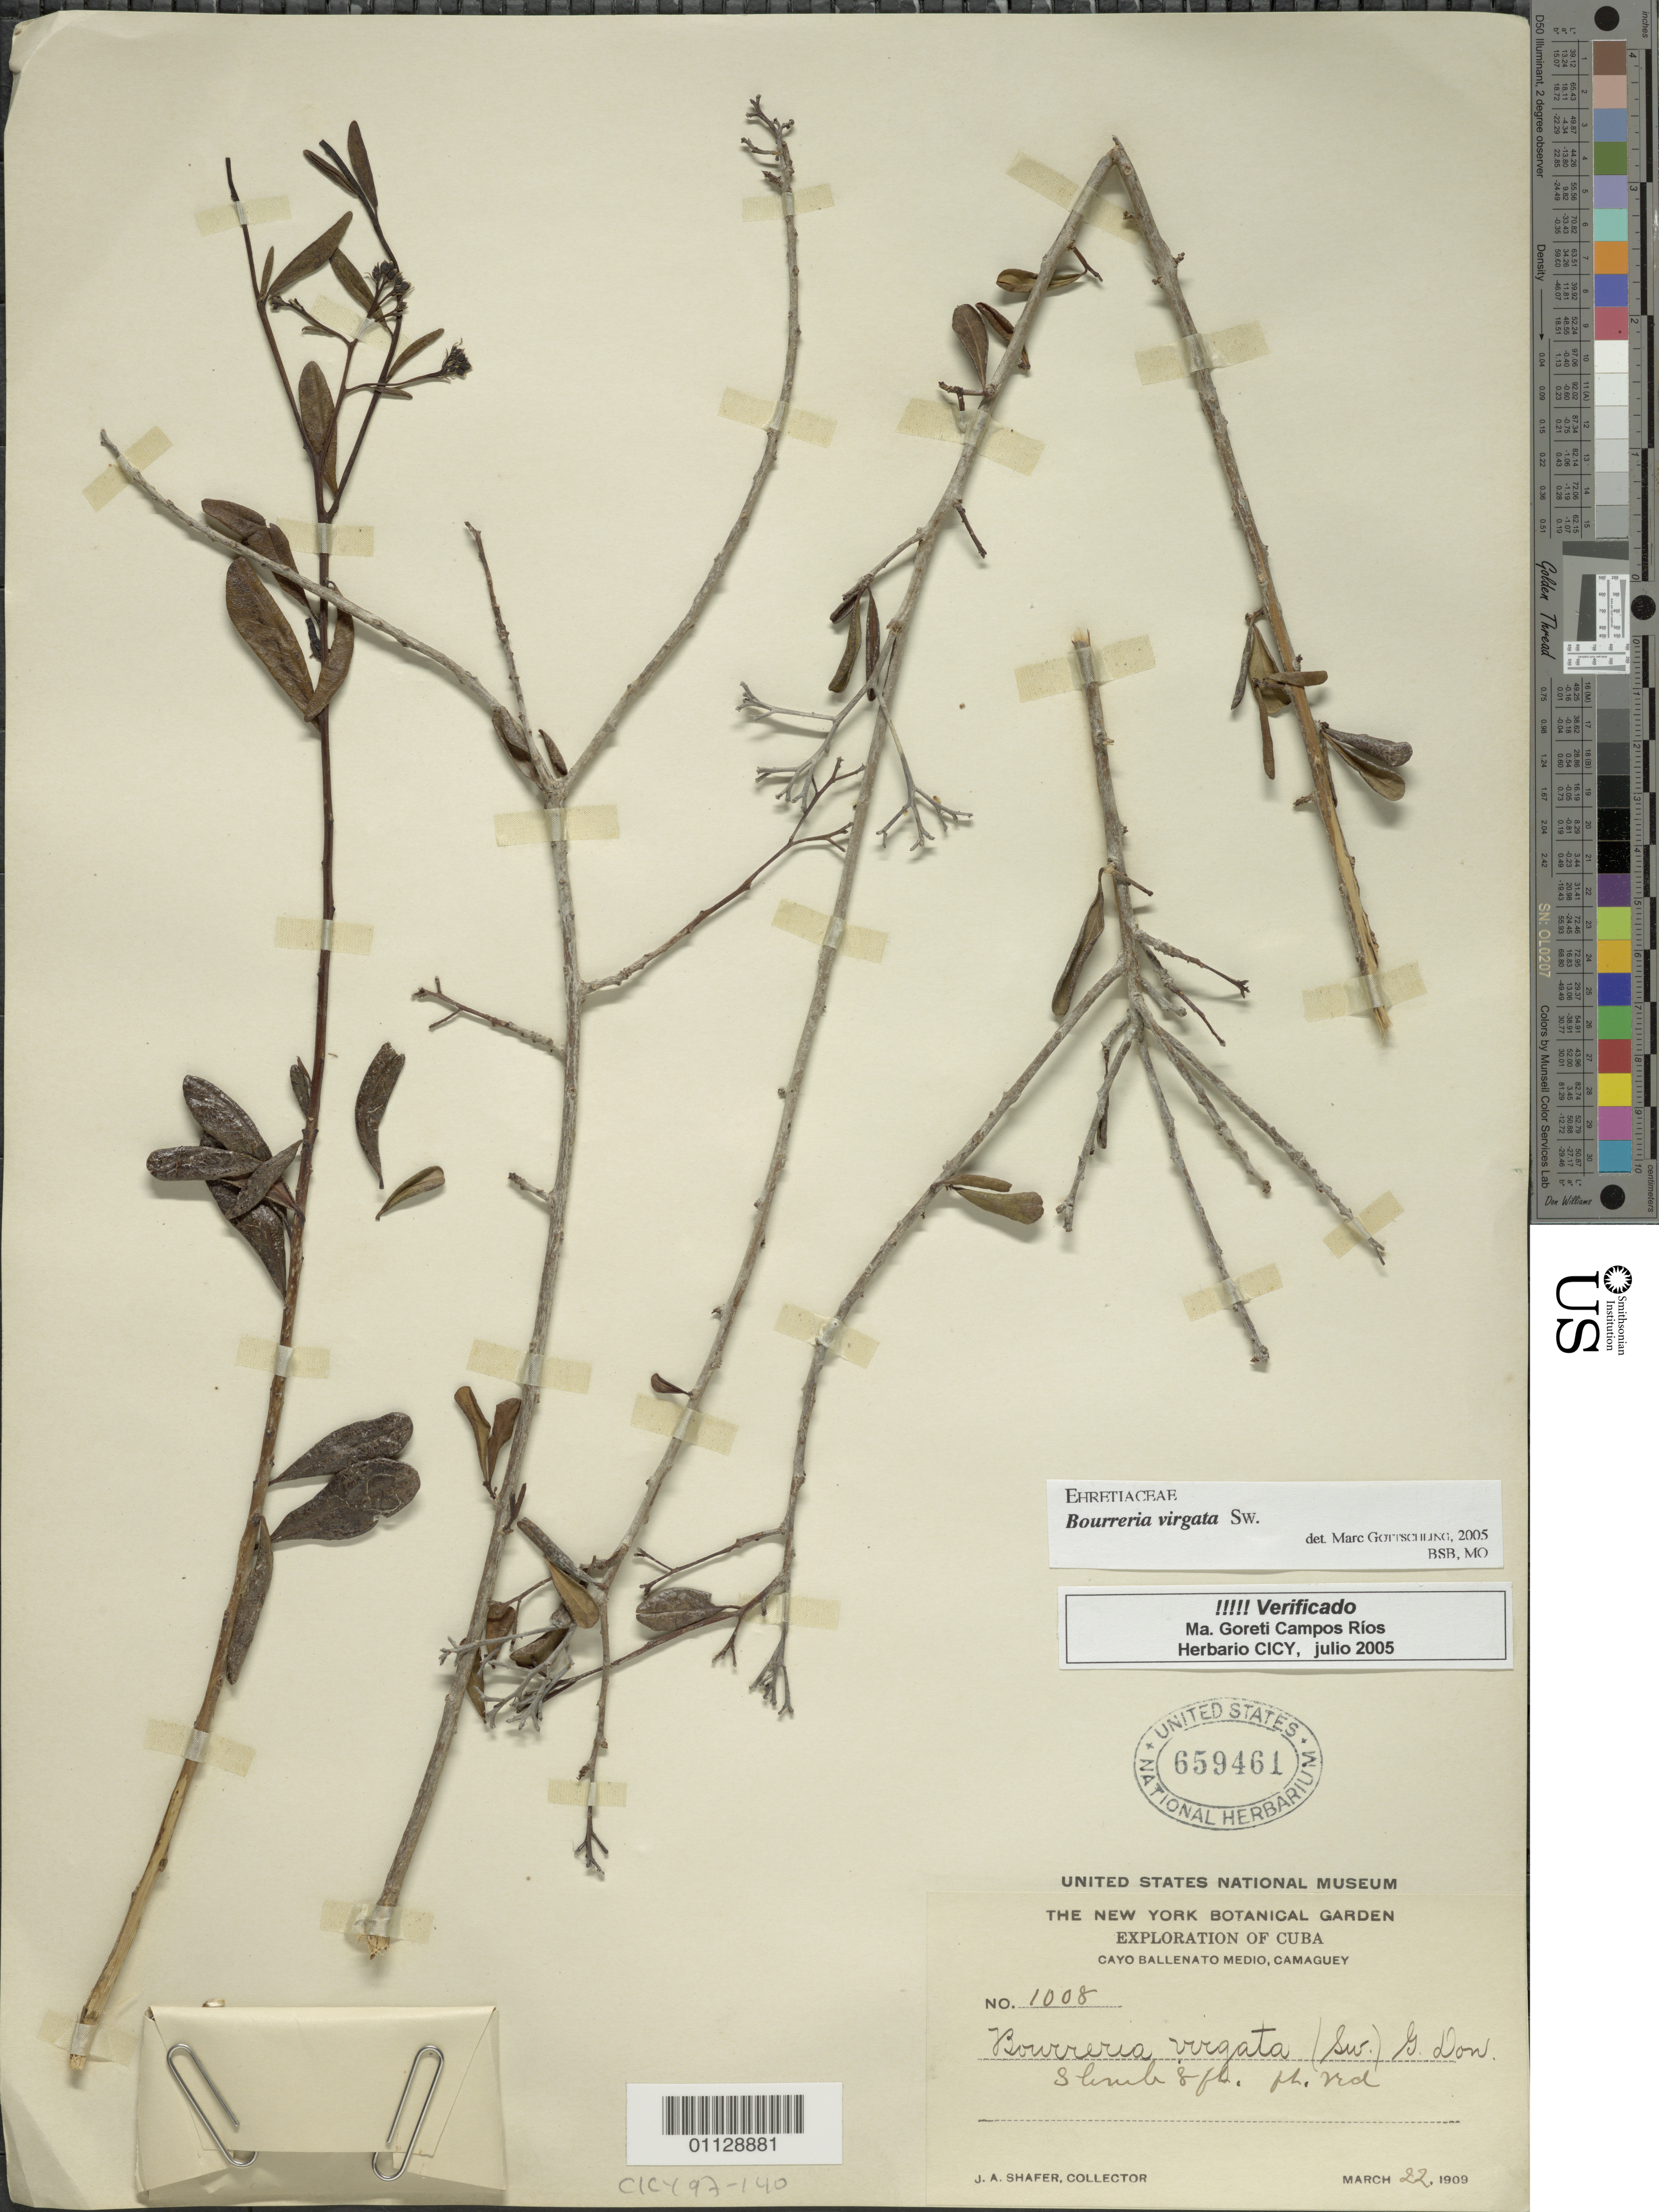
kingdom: Plantae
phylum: Tracheophyta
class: Magnoliopsida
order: Boraginales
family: Ehretiaceae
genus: Bourreria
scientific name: Bourreria virgata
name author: (Sw.) G. Don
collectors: J. A. Shafer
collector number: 1008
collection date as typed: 22 Mar 1909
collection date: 1909-03-22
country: Cuba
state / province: Camagüey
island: Cuba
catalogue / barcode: US 659461